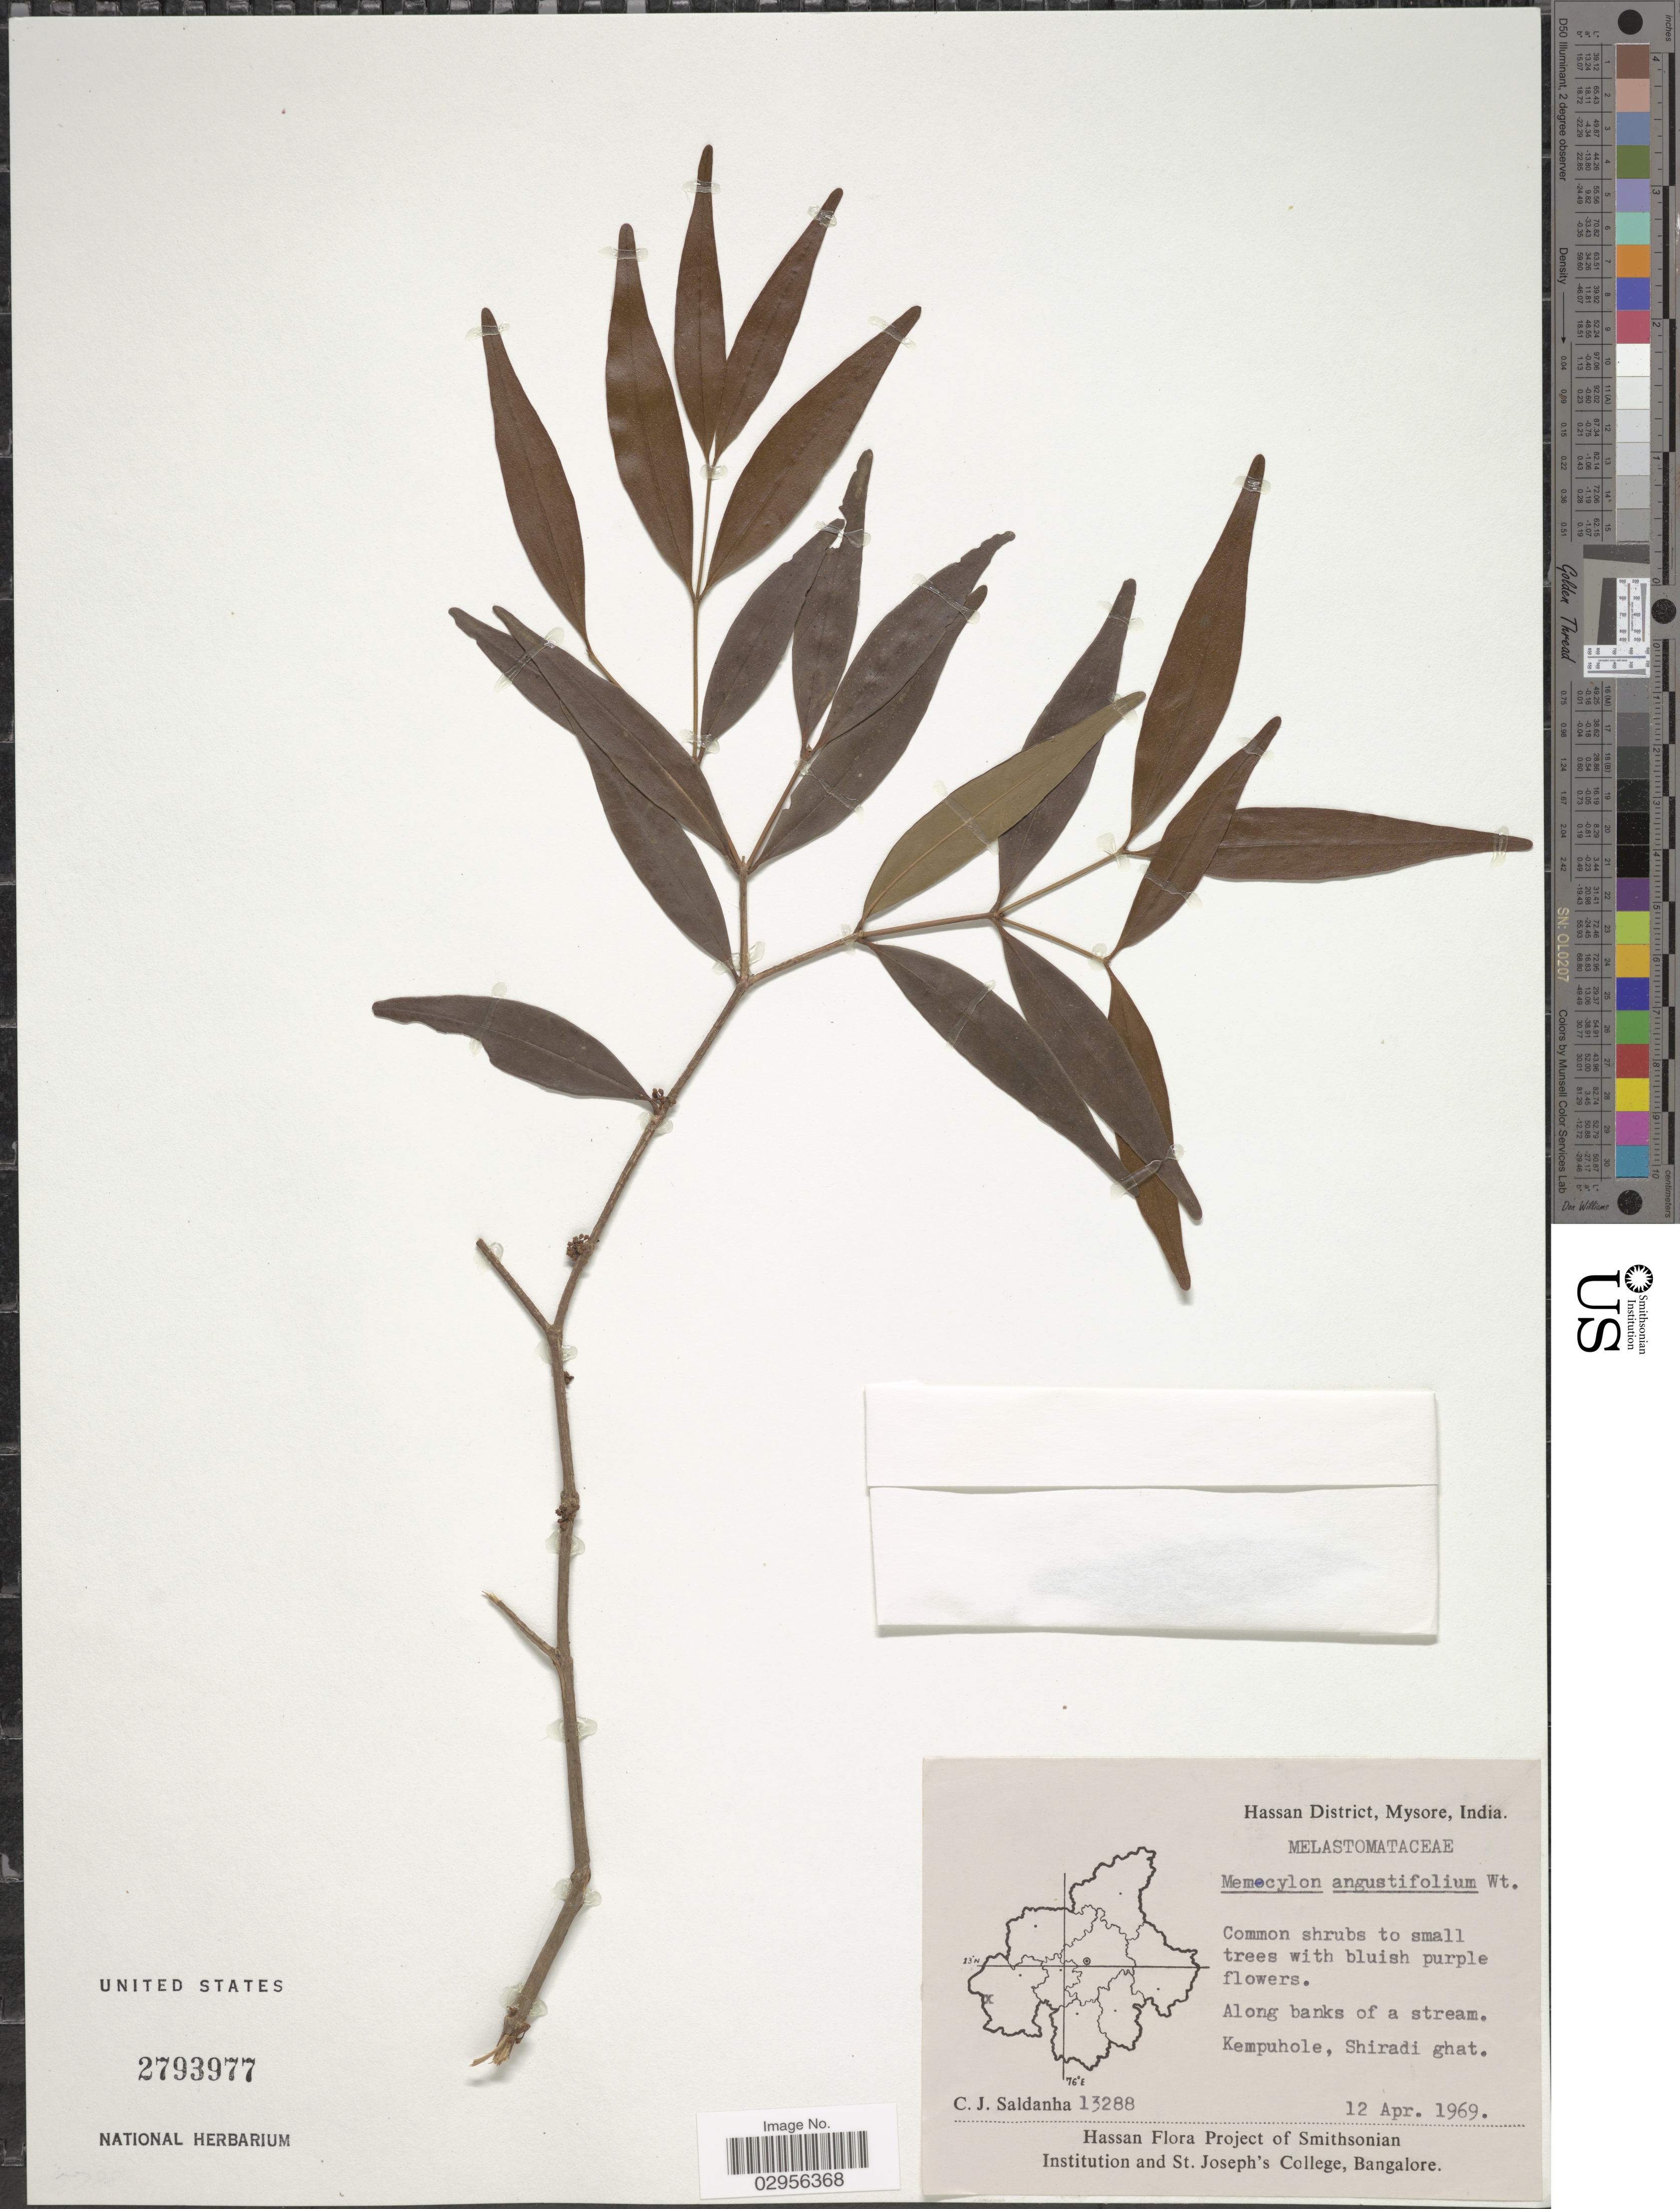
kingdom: Plantae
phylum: Tracheophyta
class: Magnoliopsida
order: Myrtales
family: Melastomataceae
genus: Memecylon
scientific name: Memecylon angustifolium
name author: Wight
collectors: C. J. Saldanha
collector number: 13288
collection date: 1969-04-12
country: India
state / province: Karnataka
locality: Hassan District, Mysore. Kempuhole, Shiradi ghat.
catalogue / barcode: US 2793977